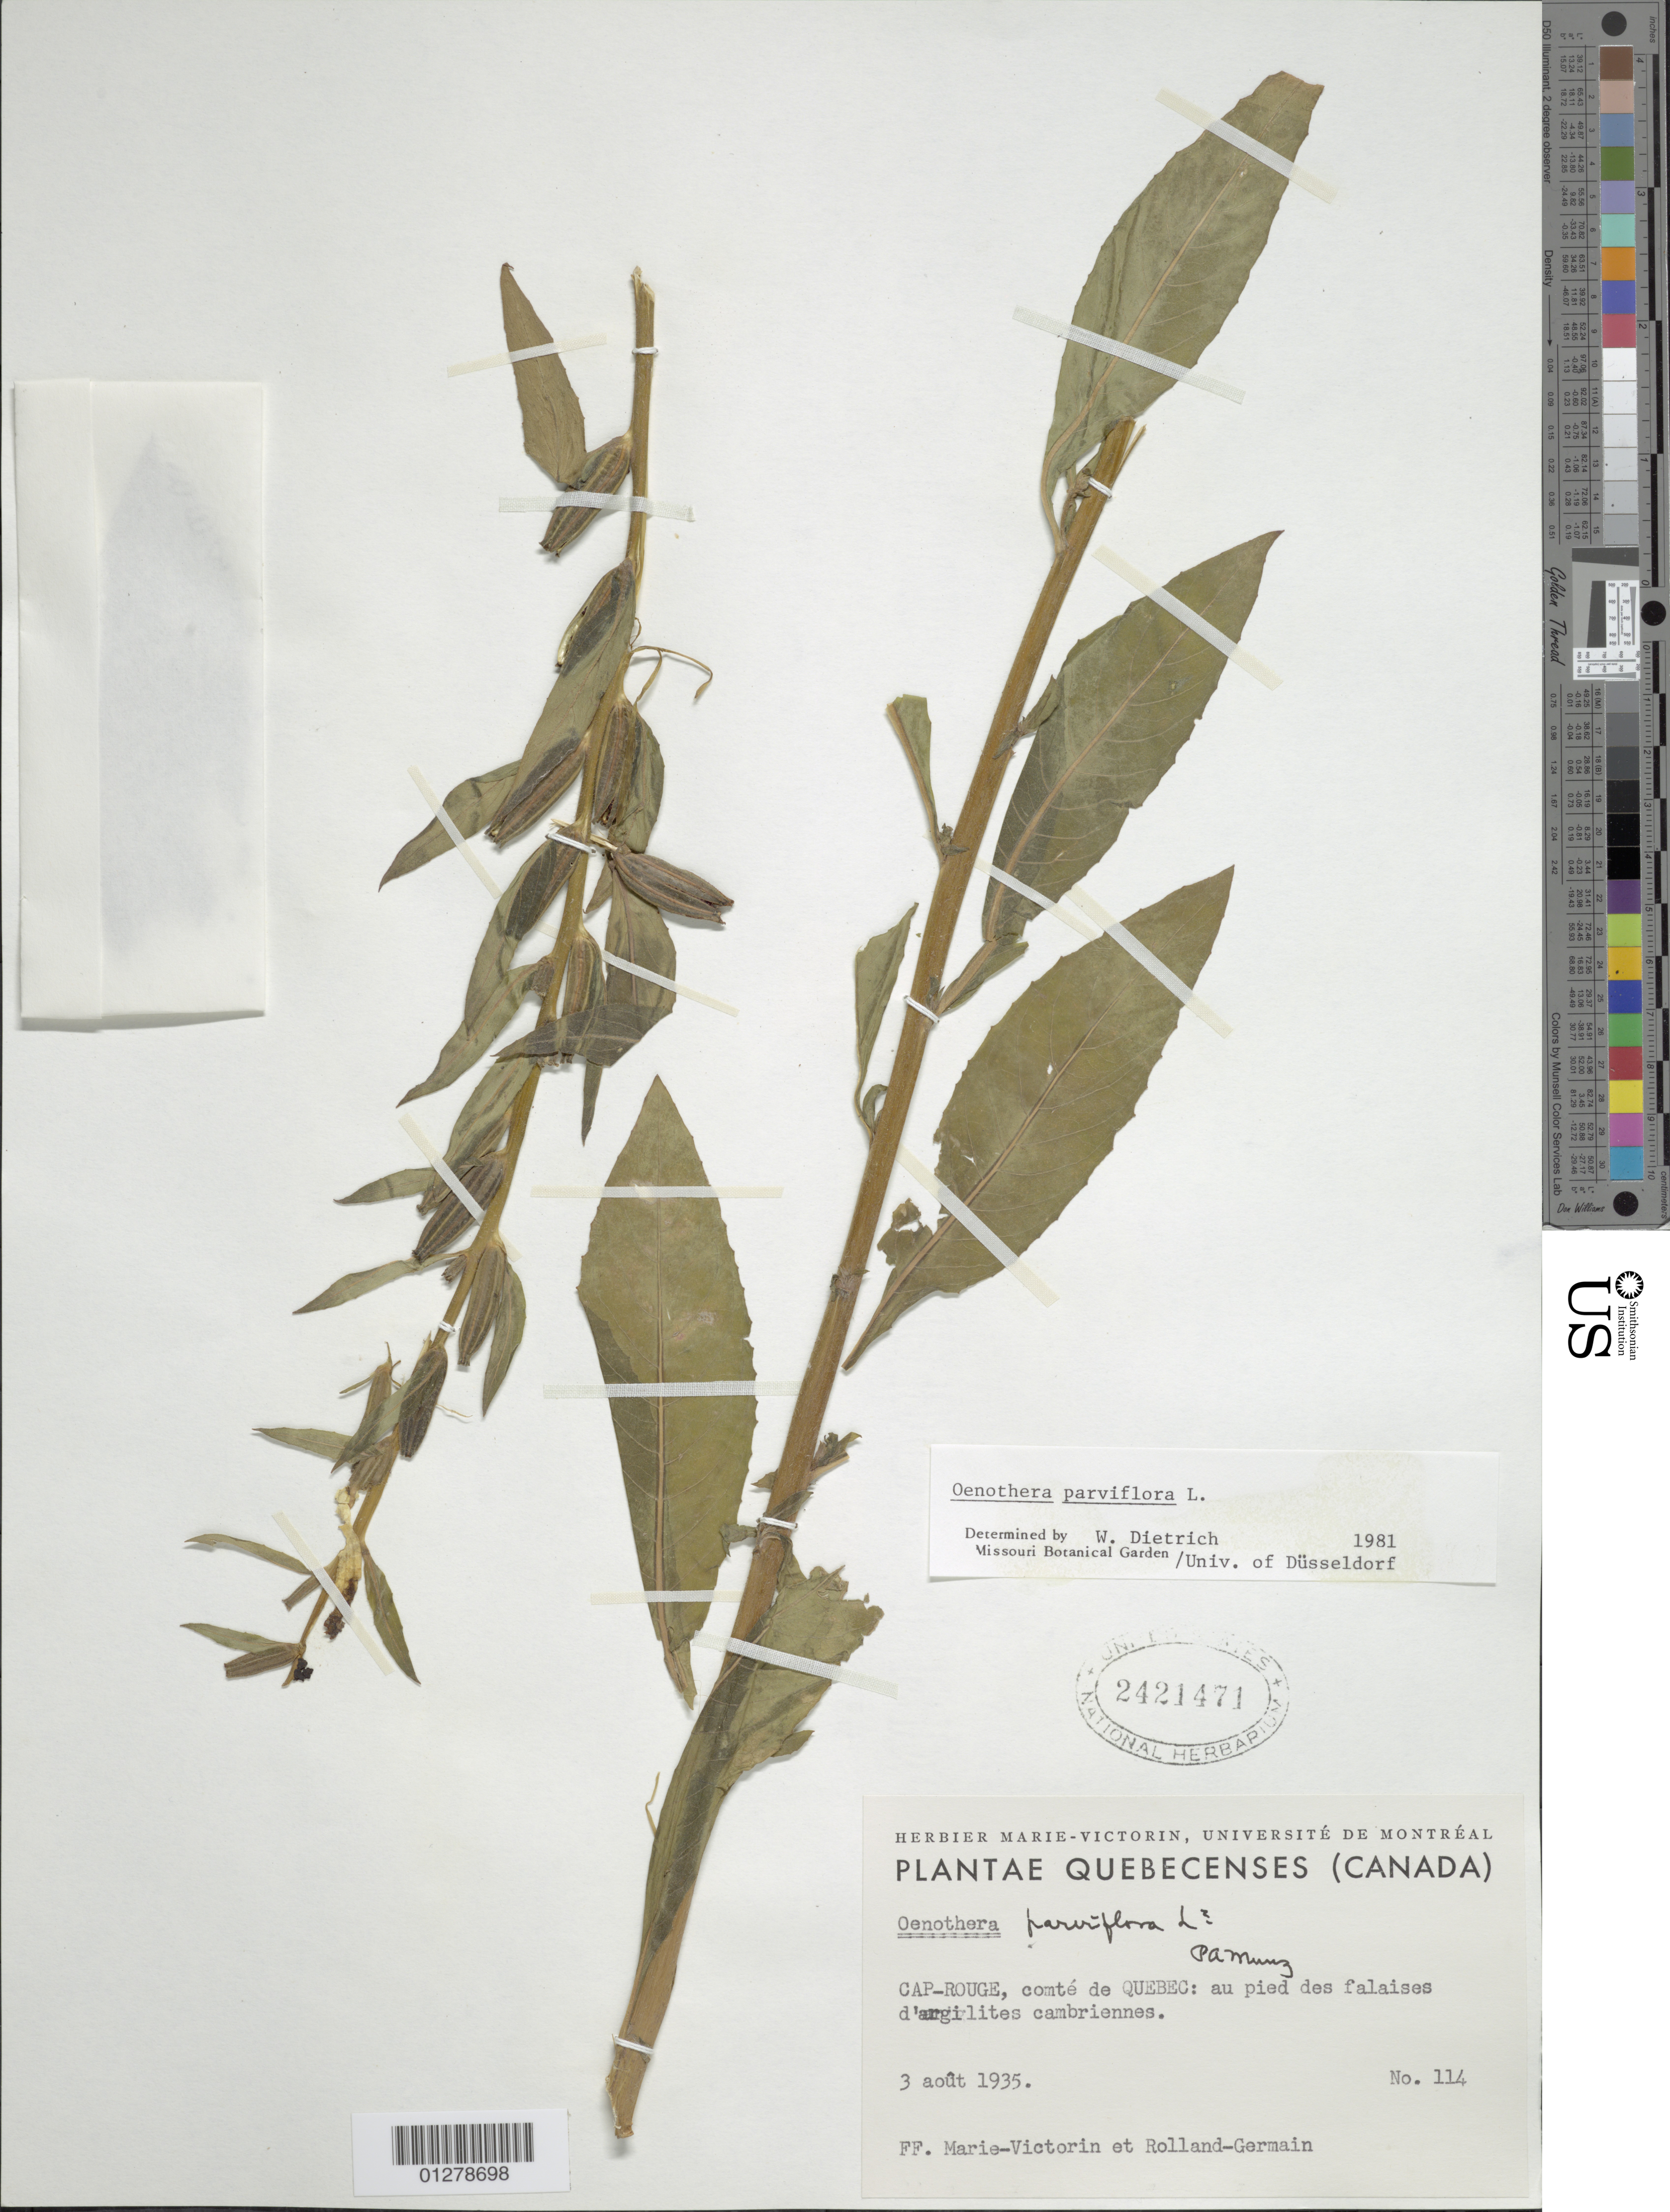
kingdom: Plantae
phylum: Tracheophyta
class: Magnoliopsida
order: Myrtales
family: Onagraceae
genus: Oenothera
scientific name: Oenothera parviflora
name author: L.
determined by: Dietrich, W.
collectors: Fr. Marie-Victorin & Rolland-Germain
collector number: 114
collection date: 1935-08-03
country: Canada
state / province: Quebec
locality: Cap-Rouge.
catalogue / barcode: US 2421471